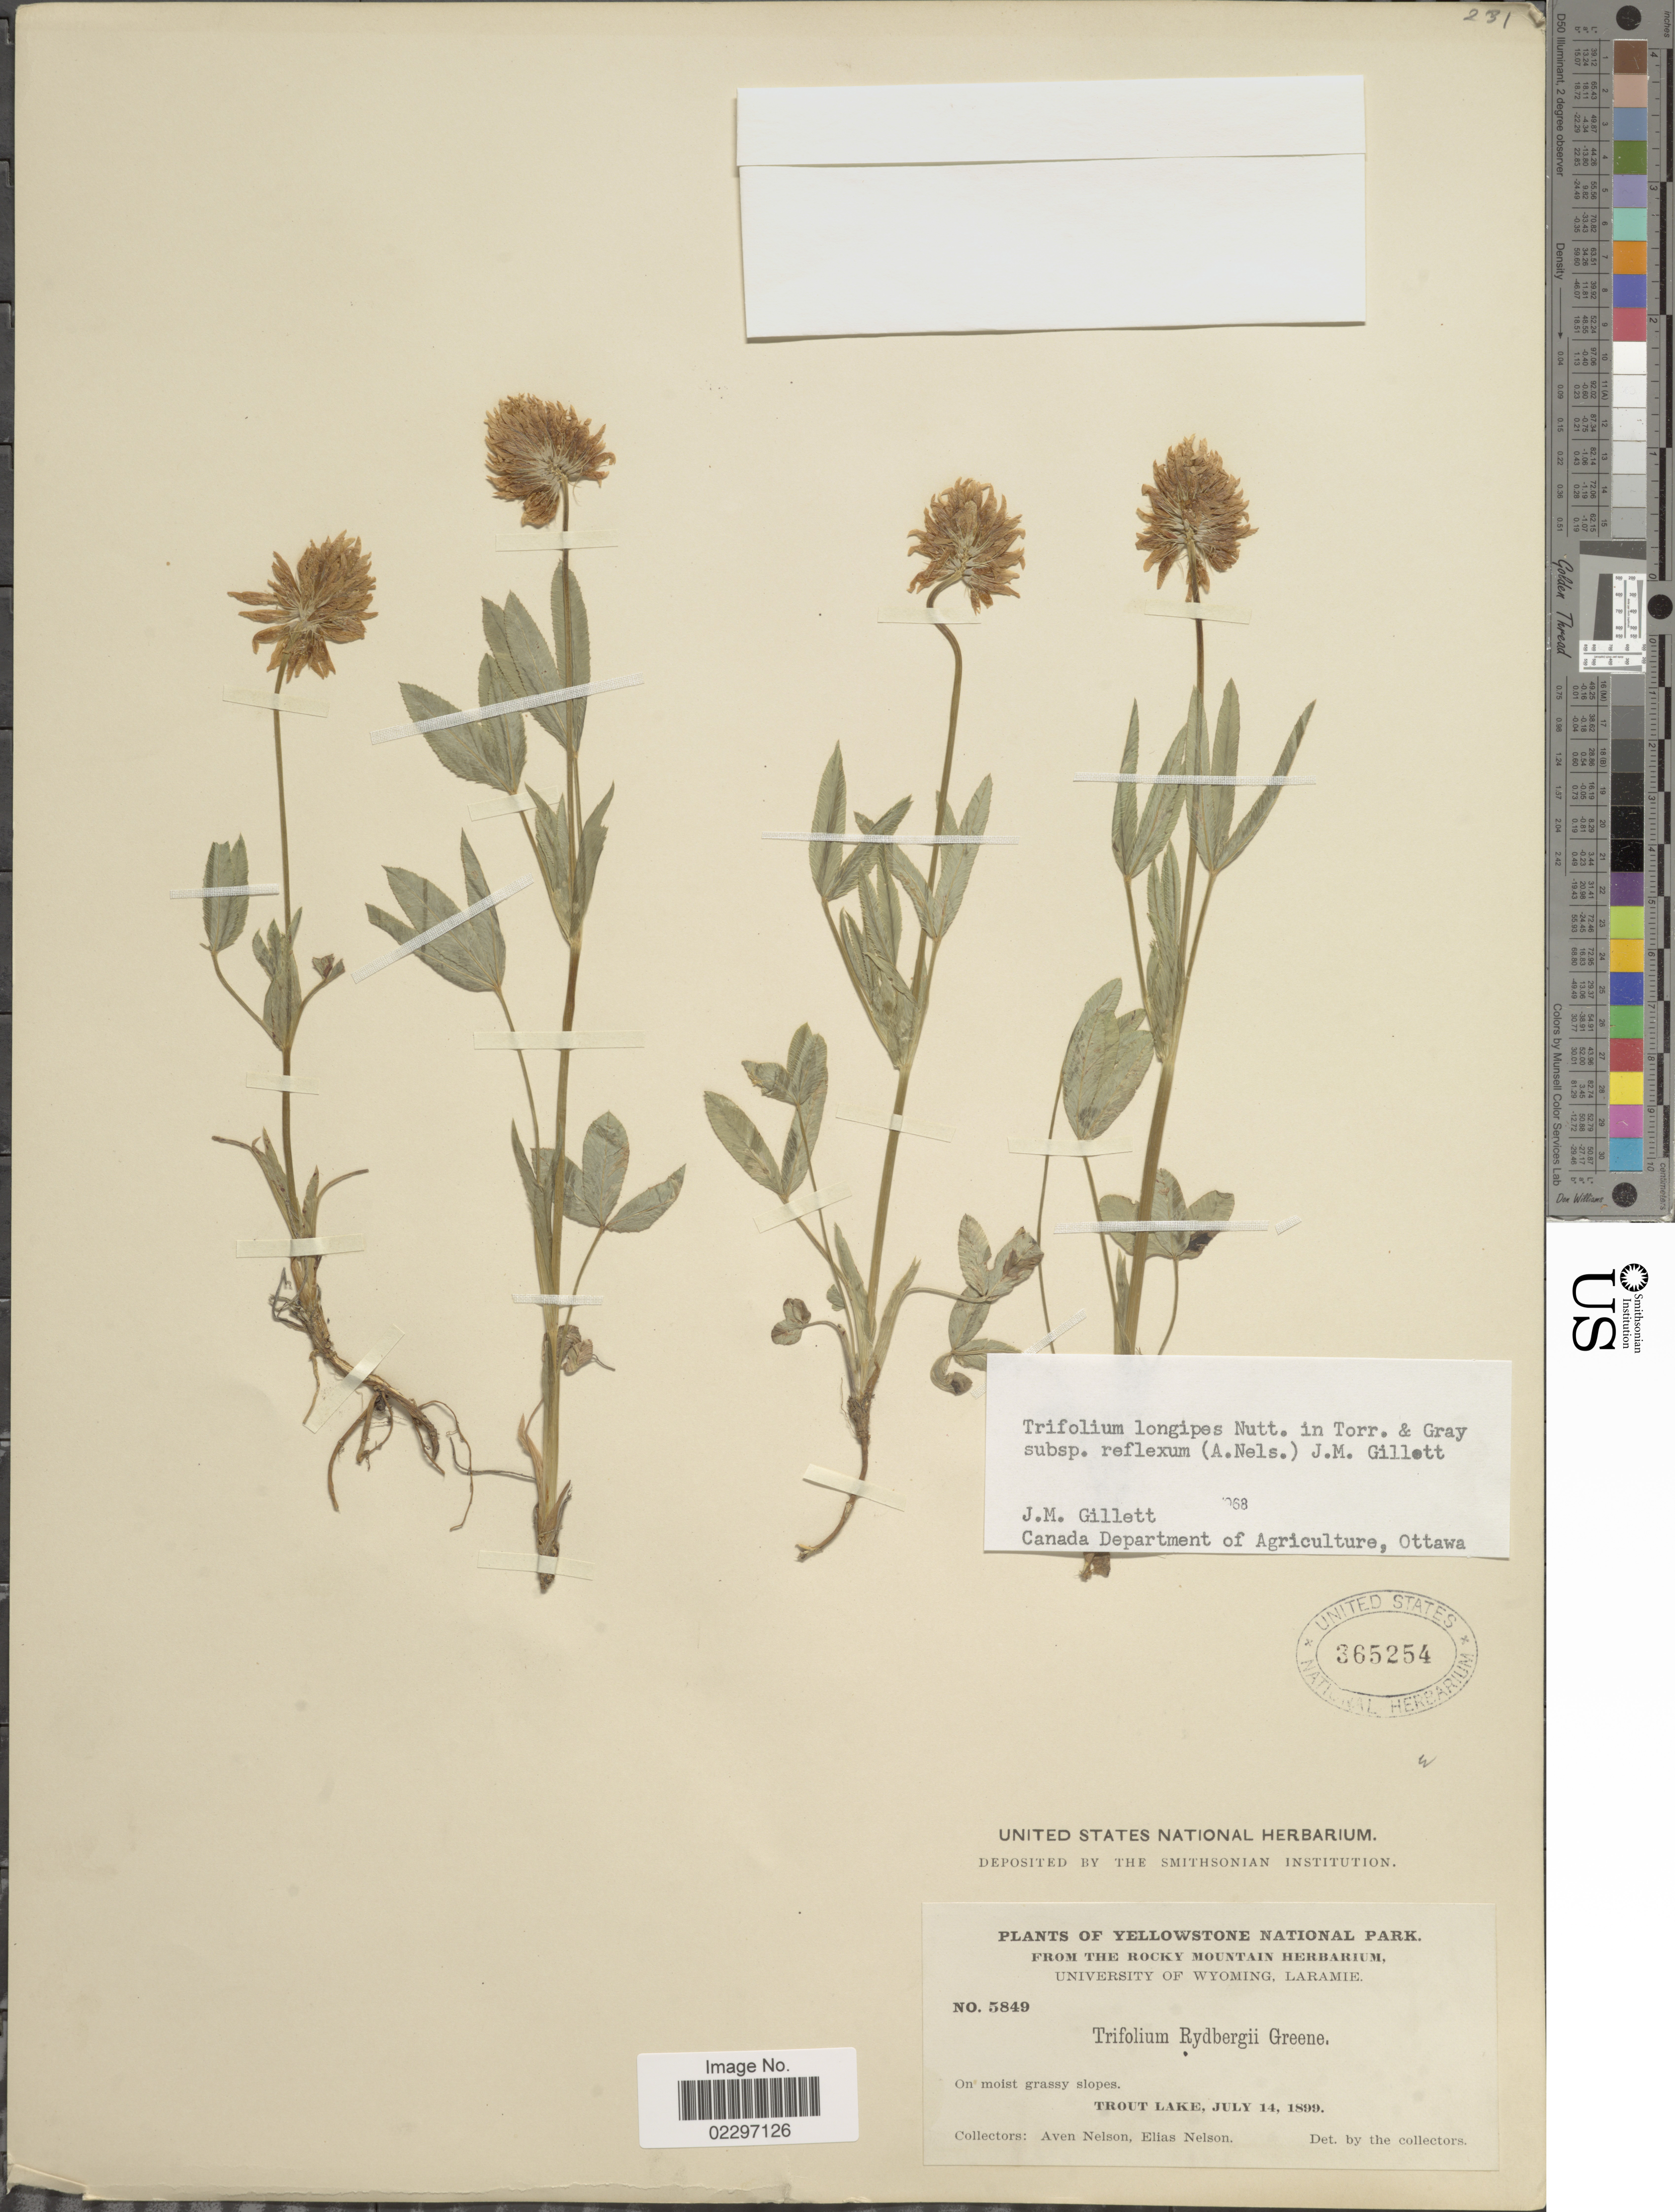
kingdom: Plantae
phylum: Tracheophyta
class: Magnoliopsida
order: Fabales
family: Fabaceae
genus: Trifolium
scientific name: Trifolium longipes subsp. reflexum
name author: (A. Nelson) J.M. Gillet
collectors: A. Nelson & E. Nelson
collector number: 5849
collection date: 1899-07-14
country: United States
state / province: Wyoming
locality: Yellowstone National Park. Trout Lake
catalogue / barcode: US 365254